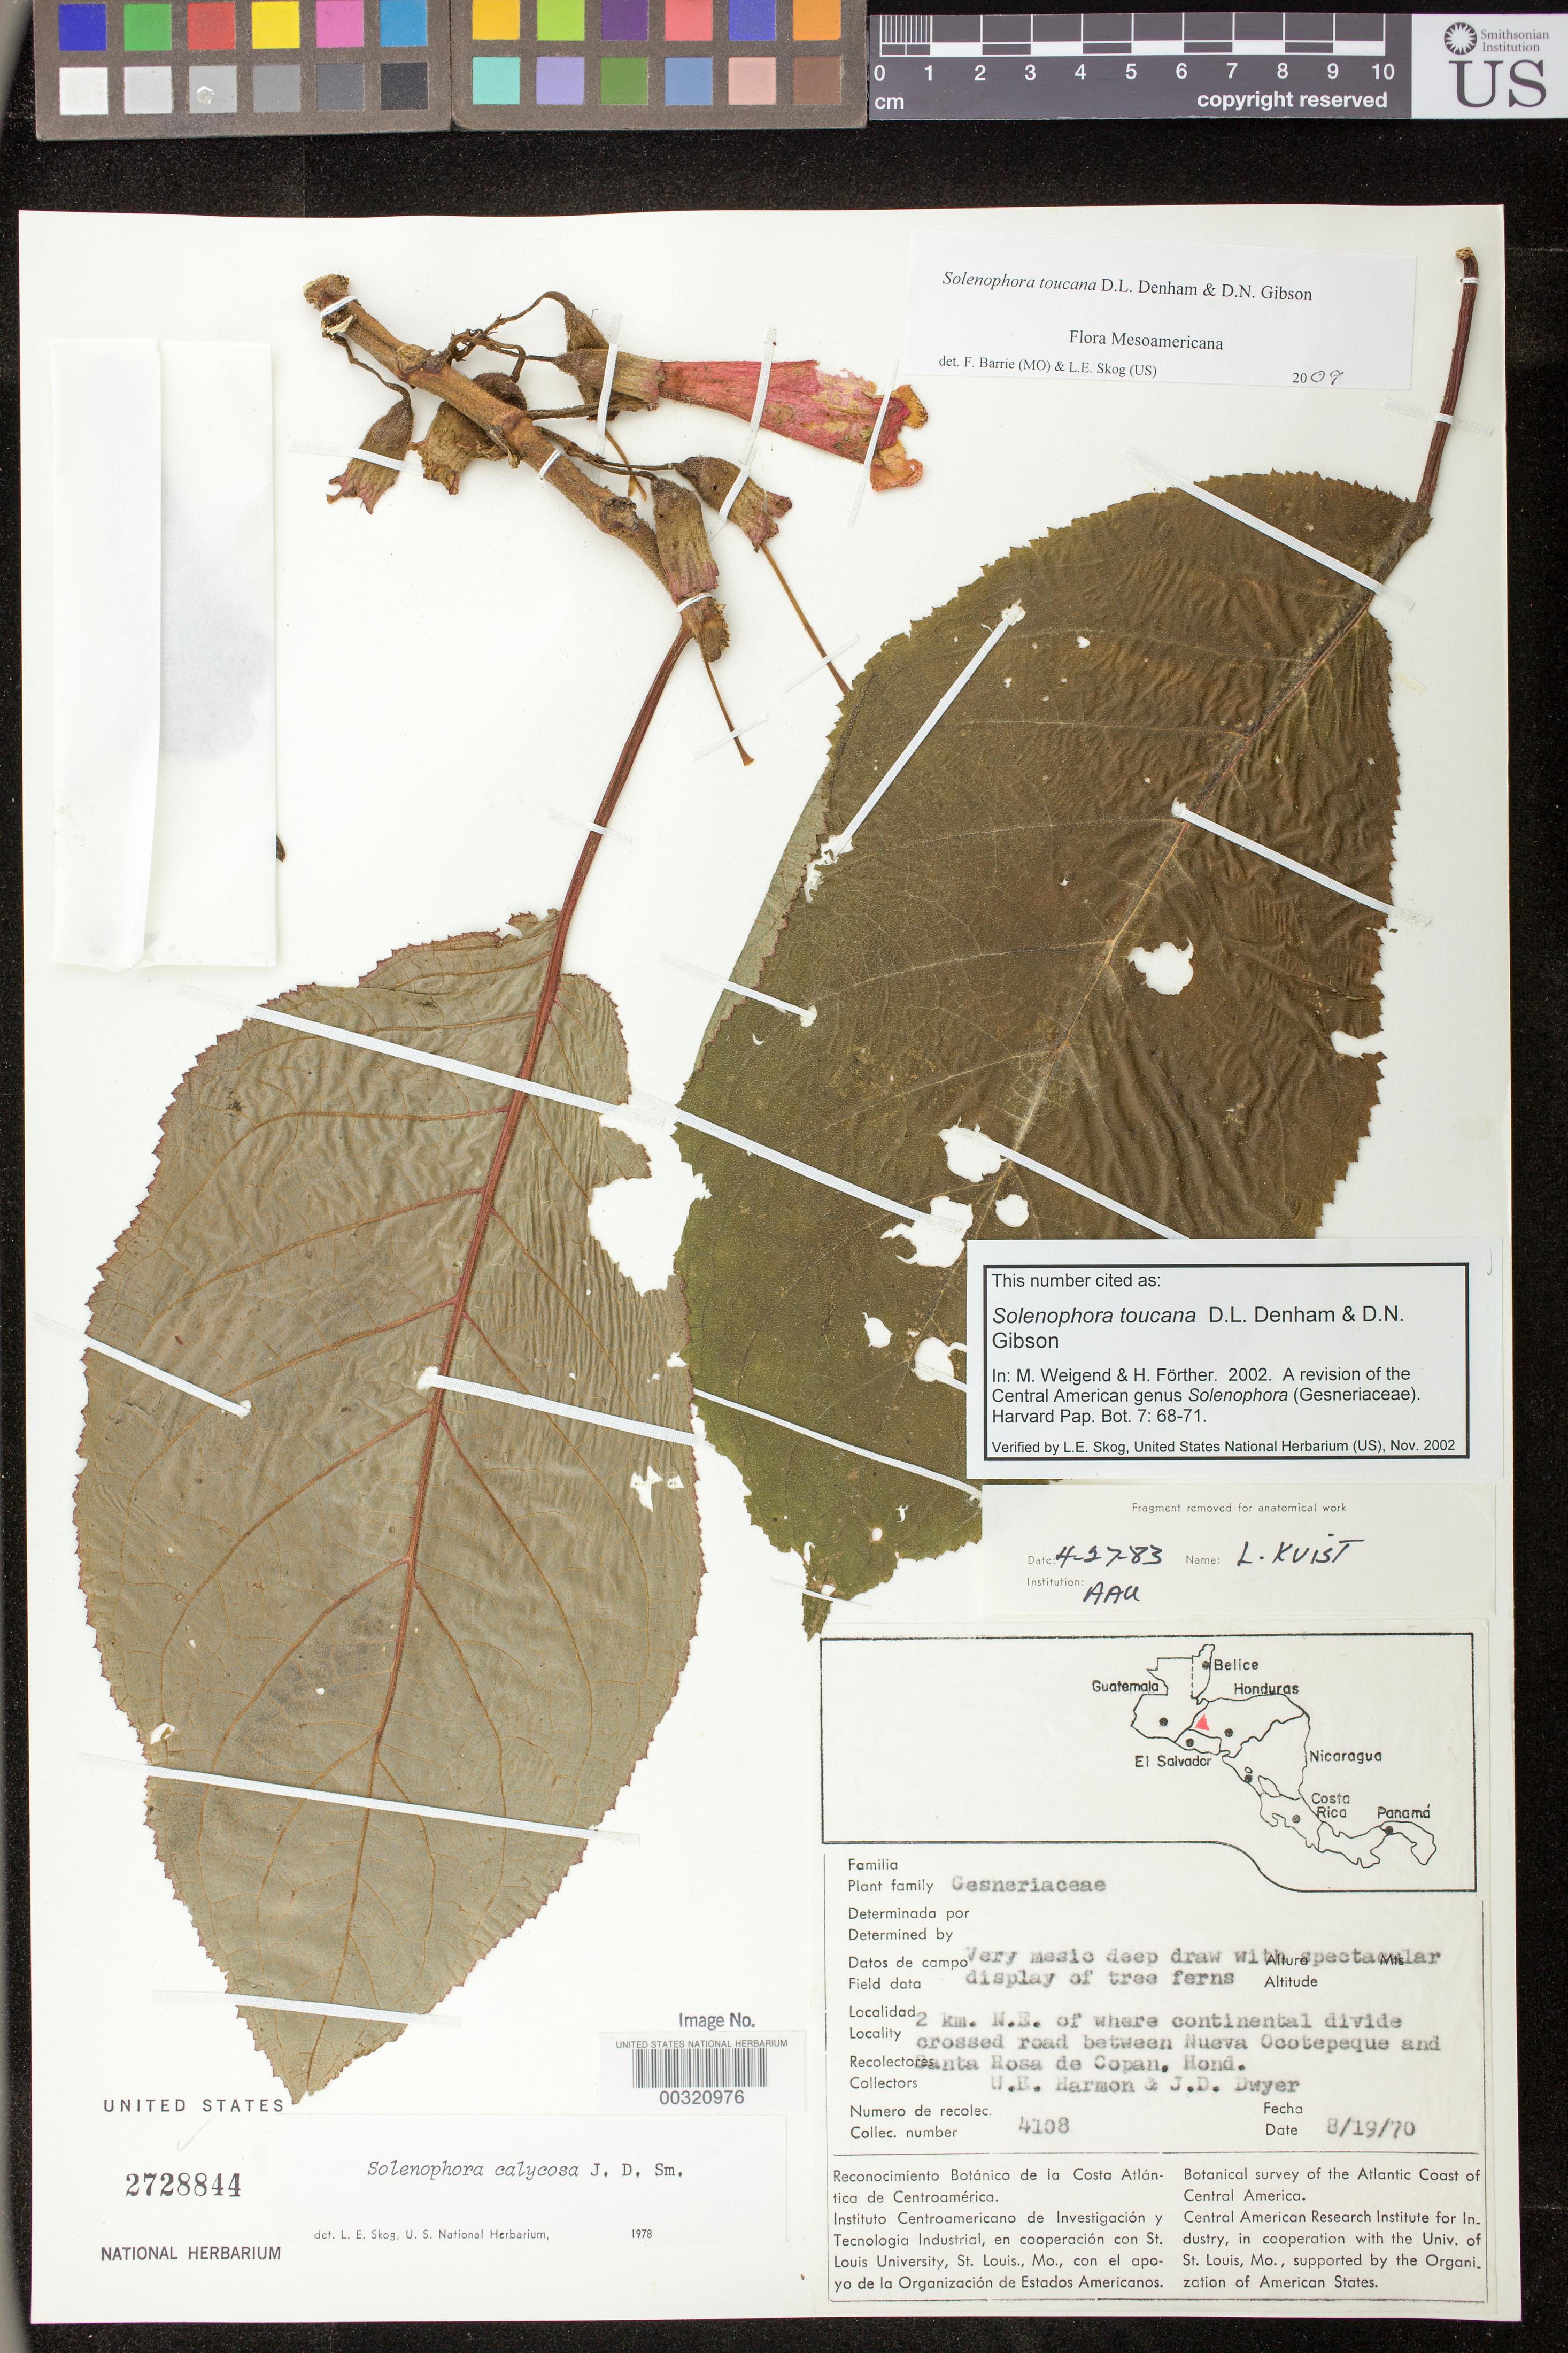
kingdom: Plantae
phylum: Tracheophyta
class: Magnoliopsida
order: Lamiales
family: Gesneriaceae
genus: Solenophora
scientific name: Solenophora toucana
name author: D.L. Denham & D.N. Gibson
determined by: Weigend; Förther, Harald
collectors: W. E. Harmon & J. D. Dwyer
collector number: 4108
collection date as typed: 19 Aug 1970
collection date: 1970-08-19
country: Honduras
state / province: Ocotepeque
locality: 2 km NE of where continental divide crossed road between Nueva Ocotepeque and Santa Rosa de Copan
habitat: Very mesic deep draw with spectacular display of tree ferns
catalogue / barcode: US 2728844